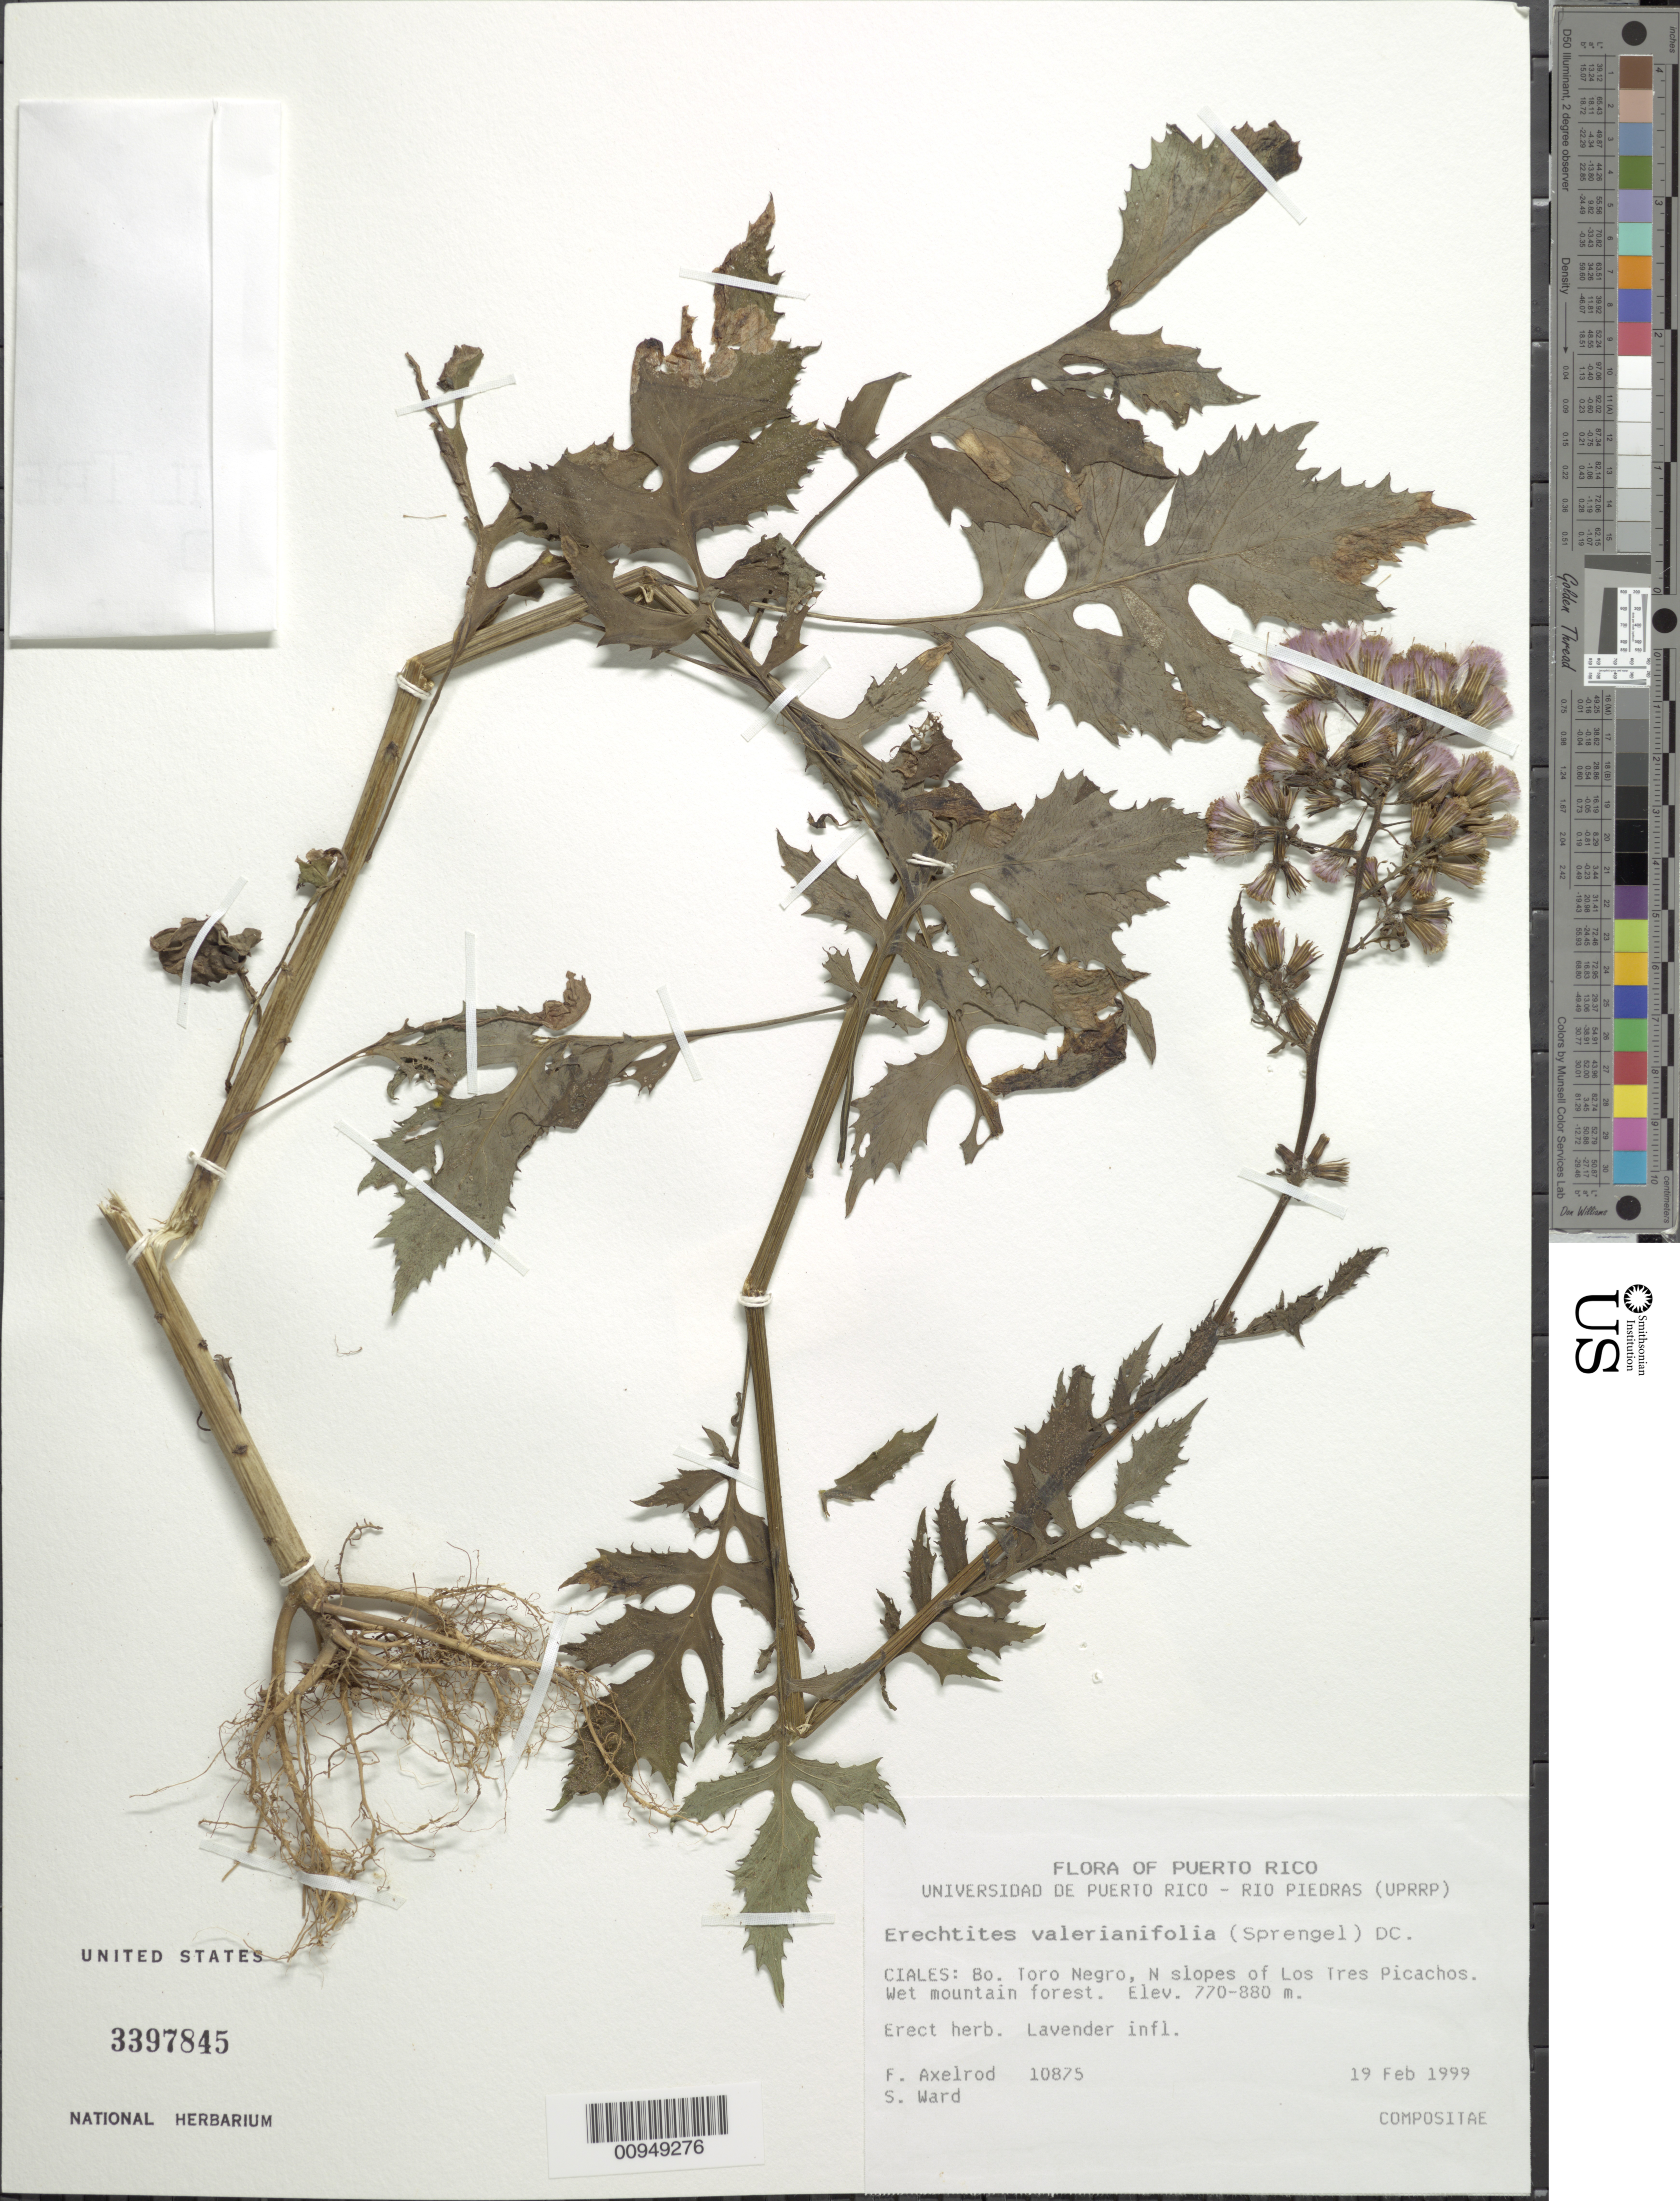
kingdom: Plantae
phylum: Tracheophyta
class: Magnoliopsida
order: Asterales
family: Asteraceae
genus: Erechtites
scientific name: Erechtites valerianifolius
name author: (Link ex Spreng.) DC.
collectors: F. S. Axelrod & S. Ward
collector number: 10875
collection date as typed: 19 Feb 1999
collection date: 1999-02-19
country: Puerto Rico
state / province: Ciales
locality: Bo. Toro Negro, N slopes of Los Tres Picachos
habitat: Wet mountain forest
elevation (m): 770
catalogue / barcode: US 3397845